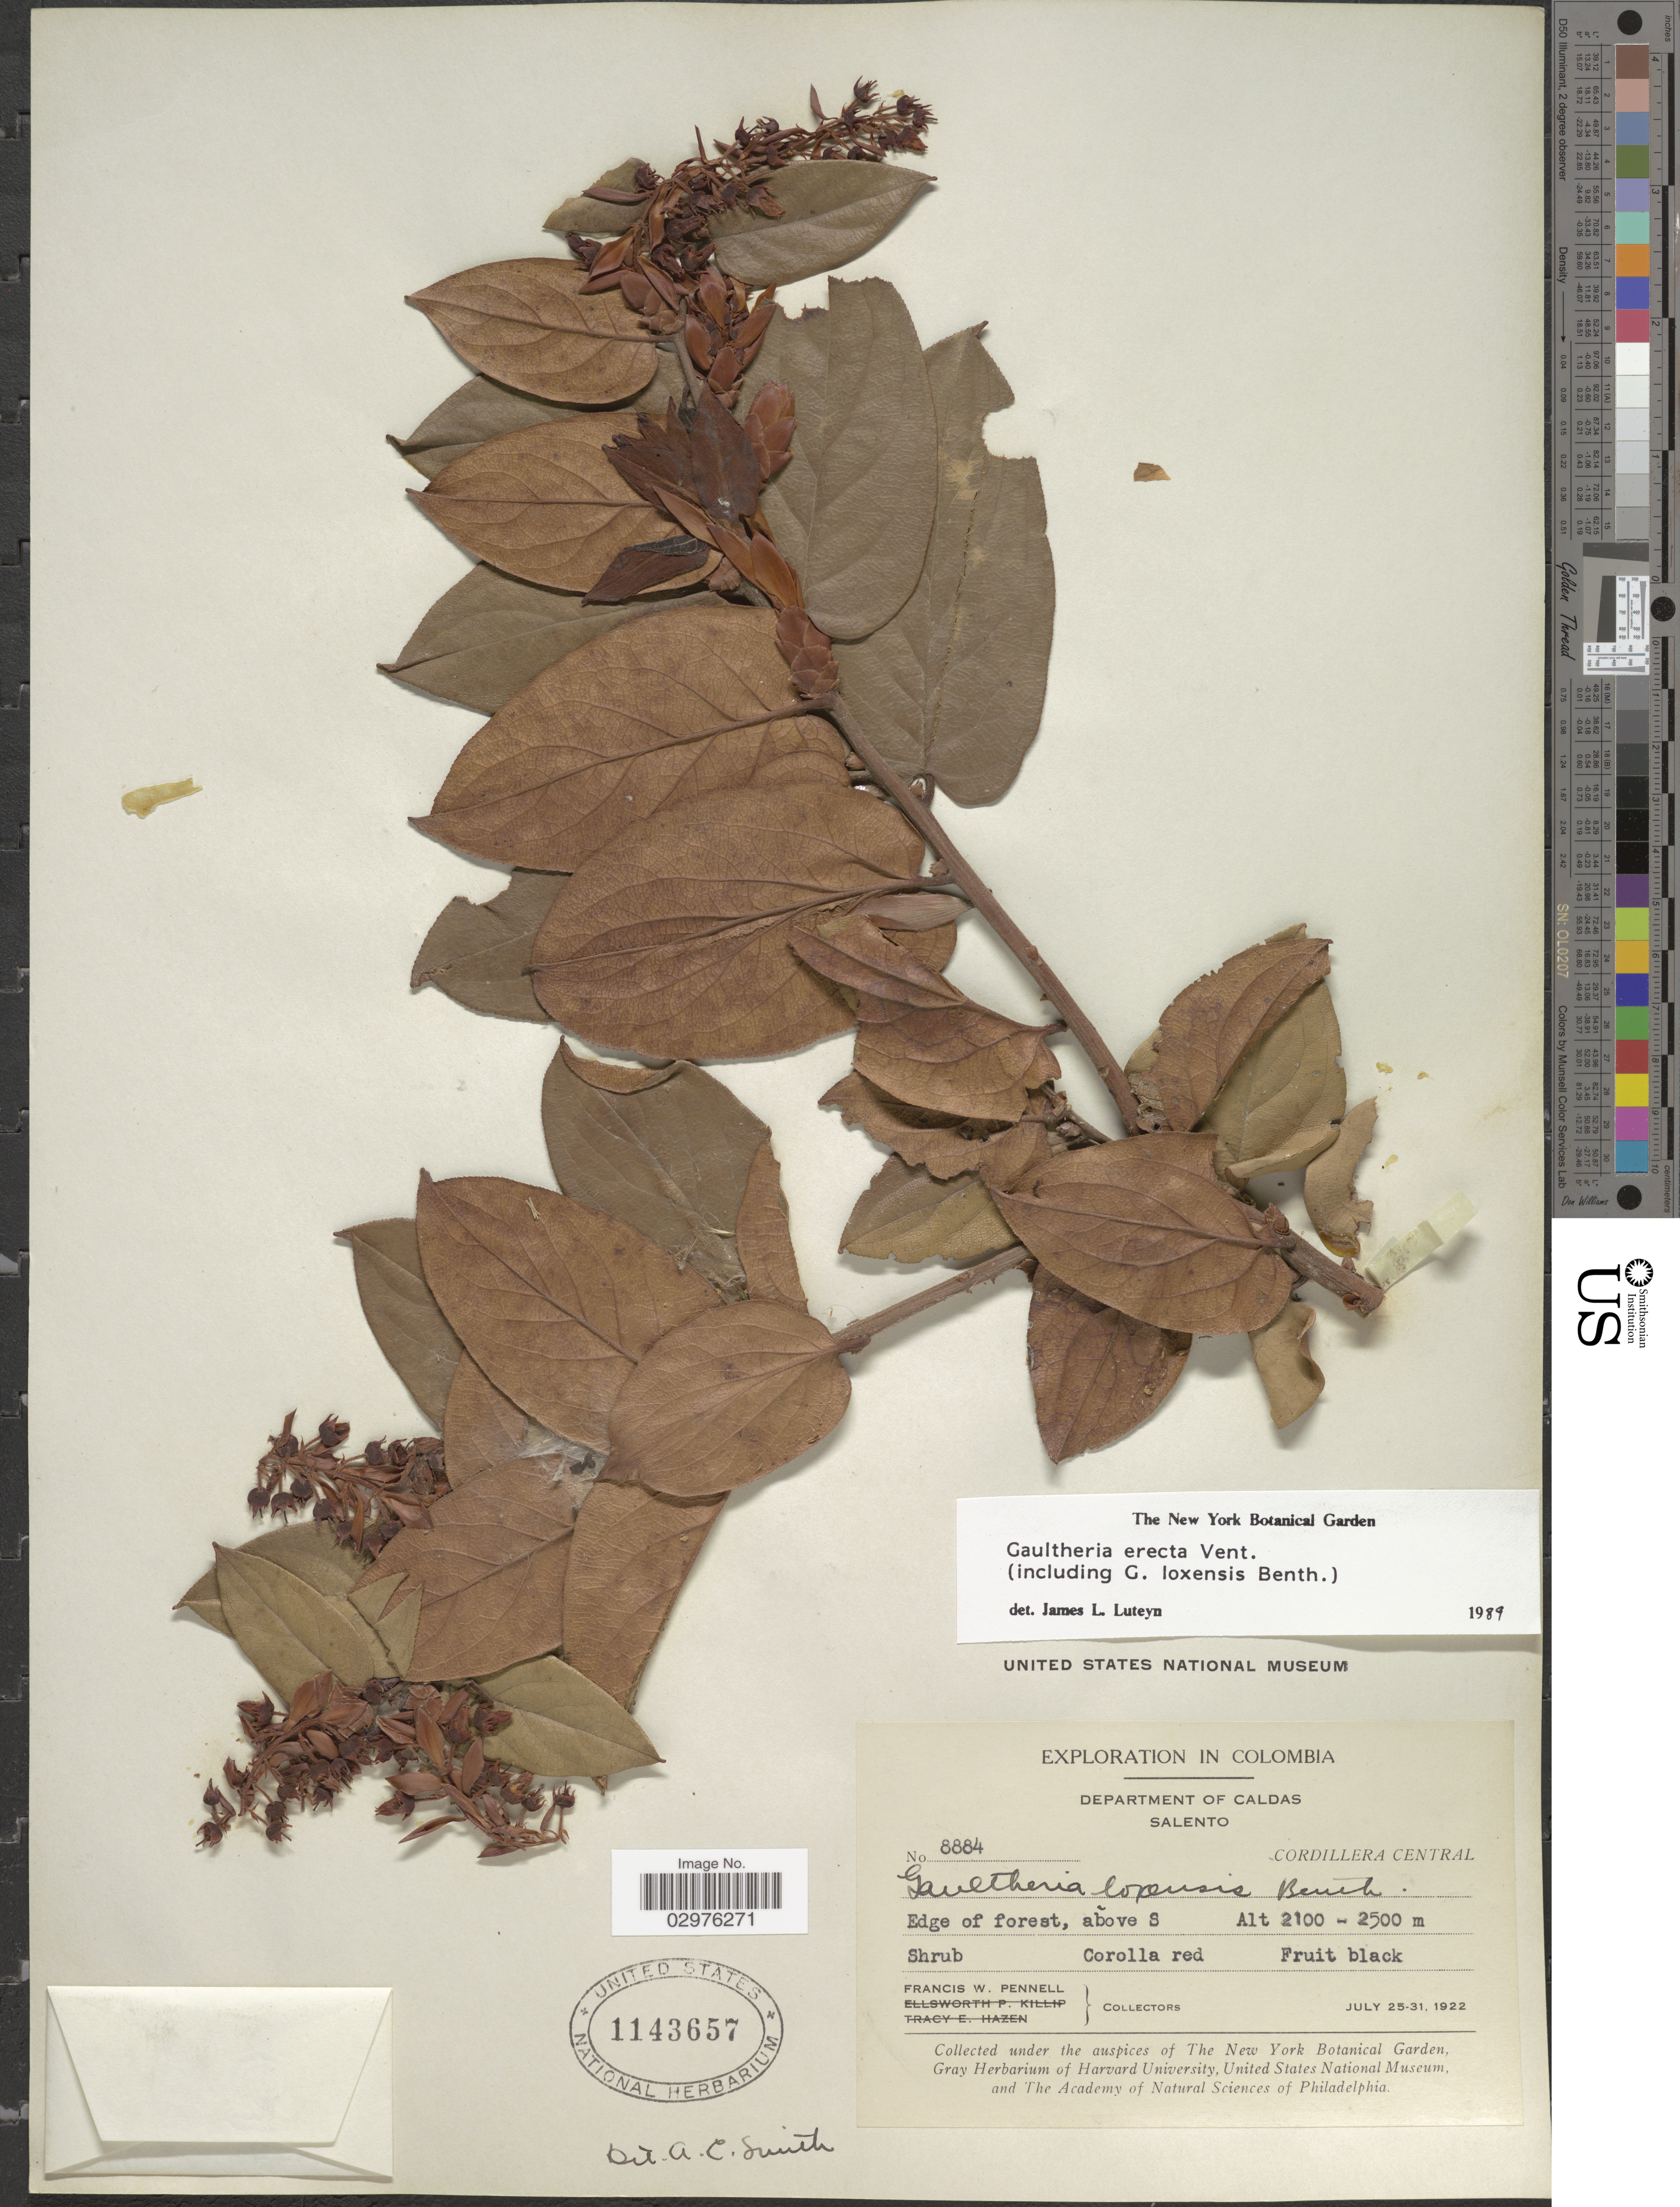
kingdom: Plantae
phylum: Tracheophyta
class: Magnoliopsida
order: Ericales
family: Ericaceae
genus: Gaultheria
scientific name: Gaultheria erecta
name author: Vent.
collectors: F. W. Pennell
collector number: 8884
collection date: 1922-07-25/1922-07-31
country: Colombia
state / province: Caldas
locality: Departmento of Caldas. Salento. Cordillera Central. Edge of forest, above S.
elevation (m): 2100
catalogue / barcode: US 1143657